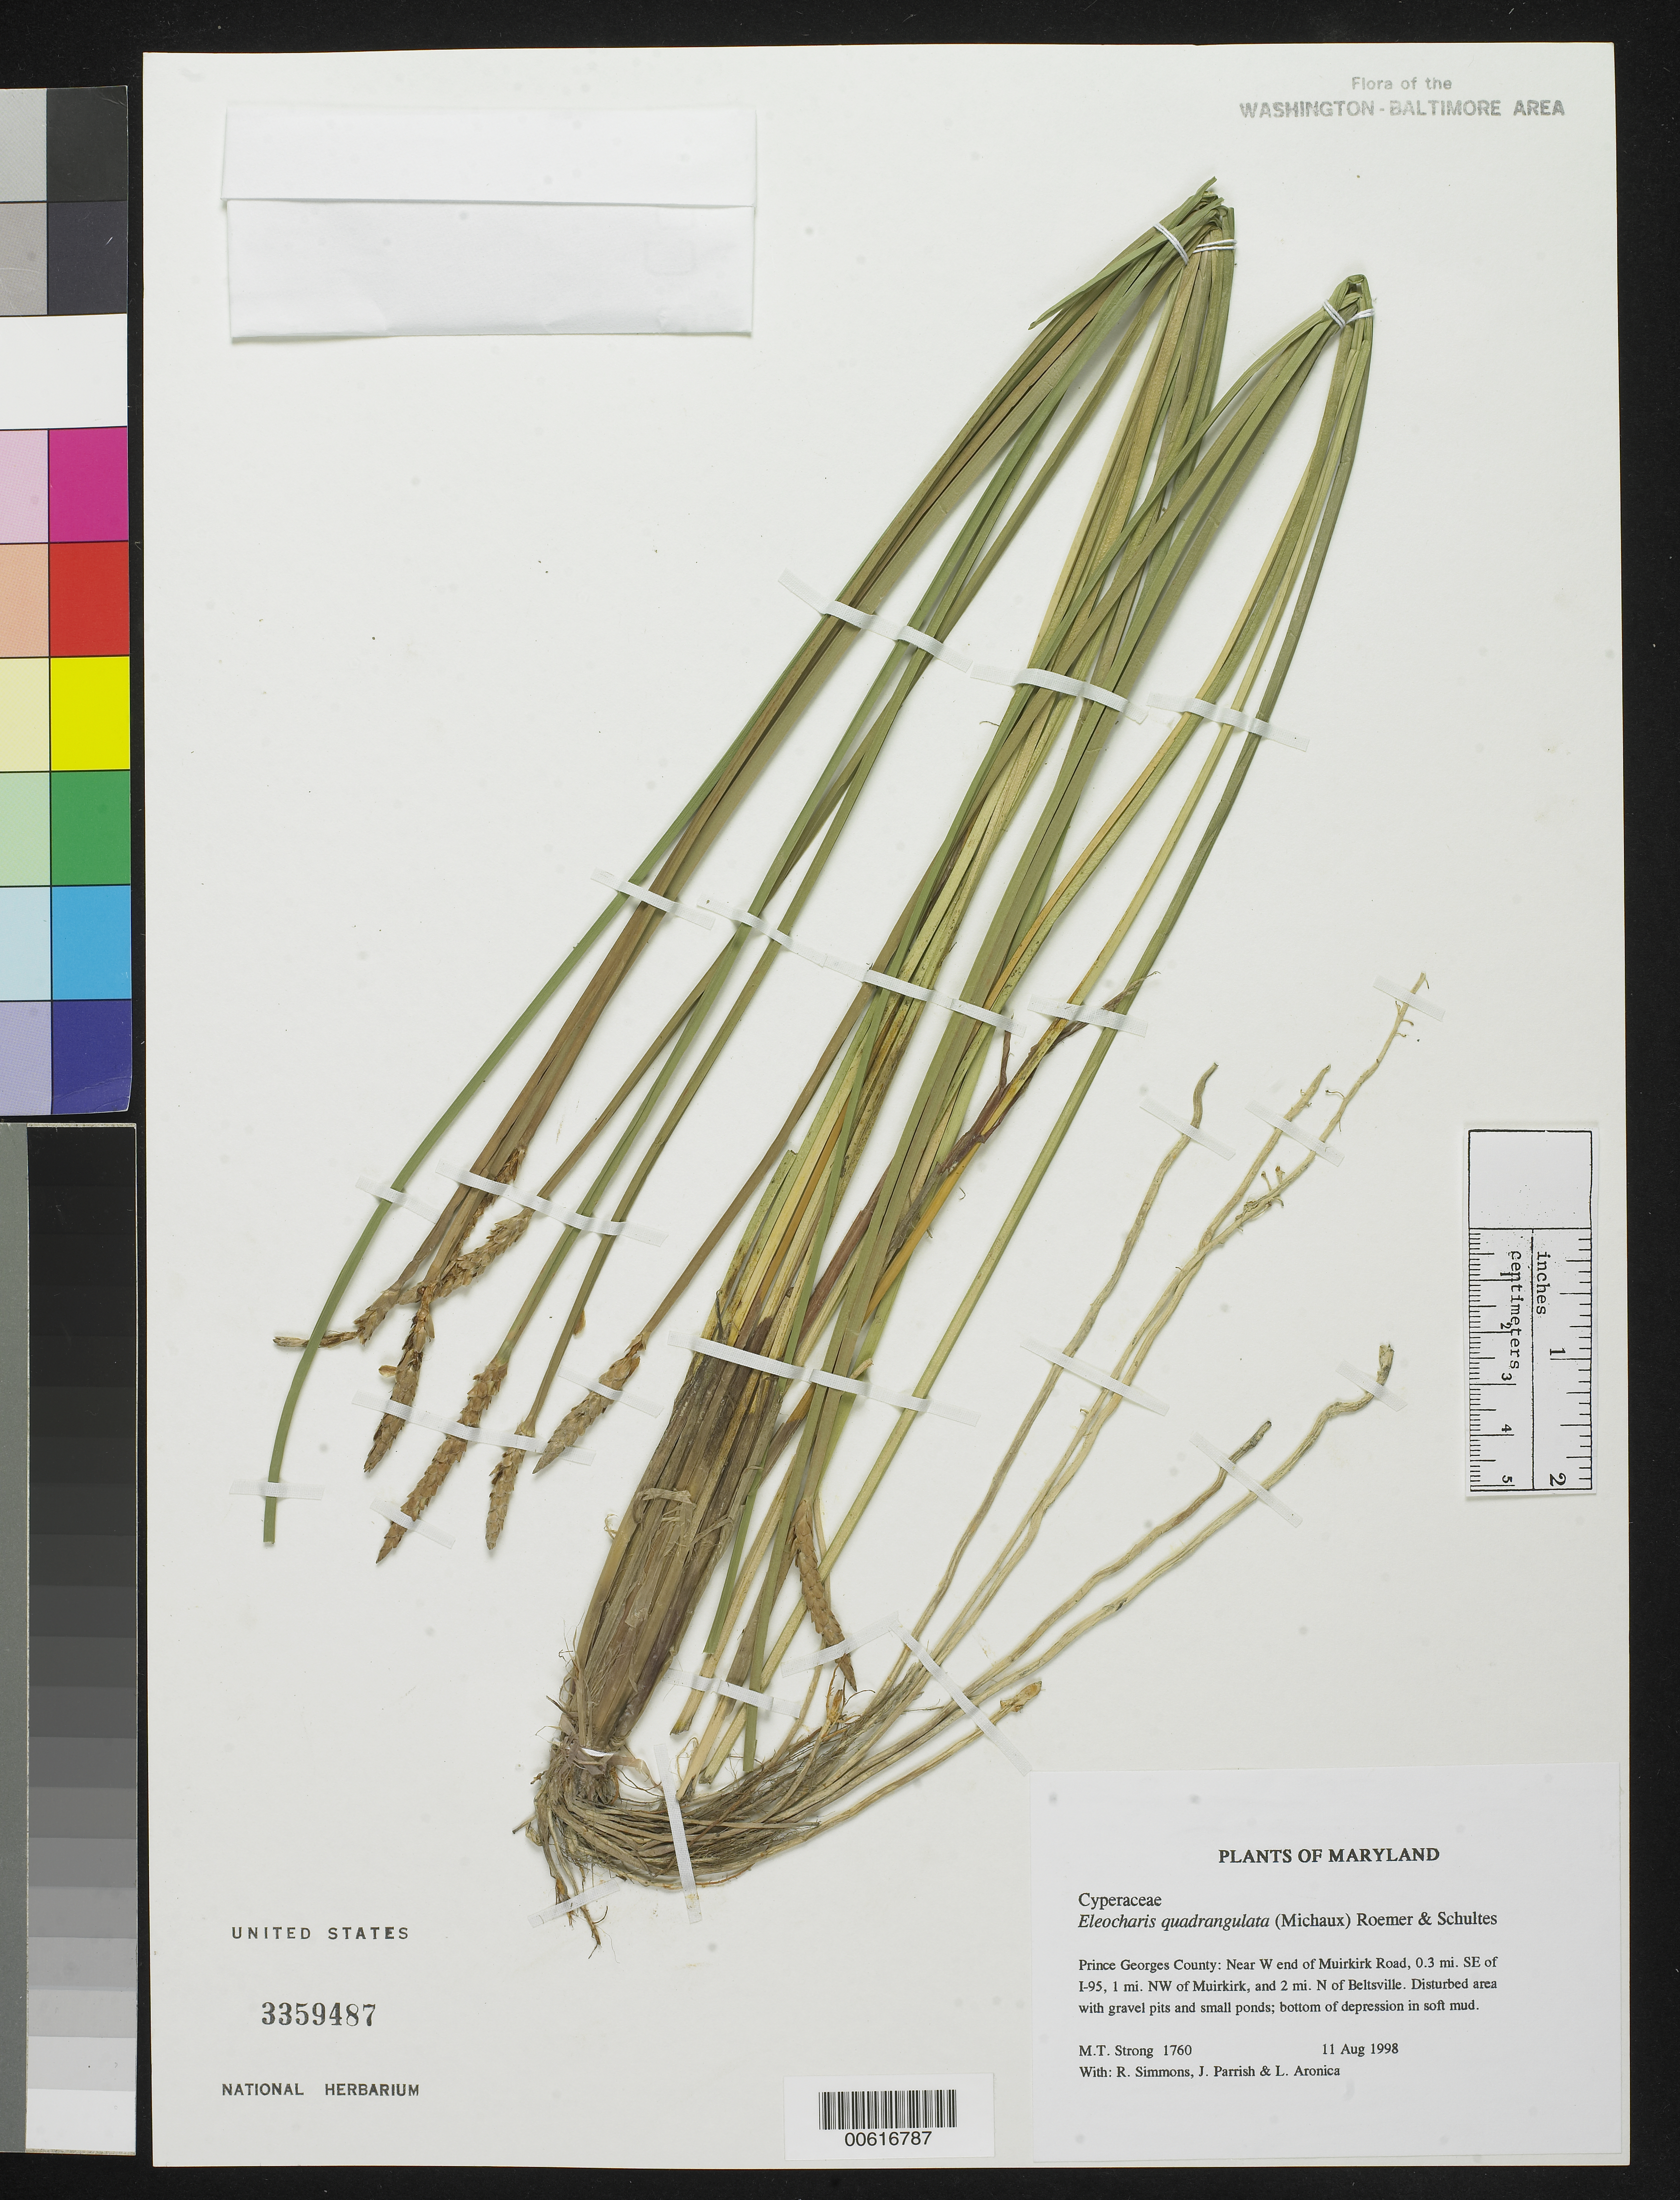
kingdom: Plantae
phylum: Tracheophyta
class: Liliopsida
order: Poales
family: Cyperaceae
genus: Eleocharis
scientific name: Eleocharis quadrangulata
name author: (Michx.) Roem. & Schult.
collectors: M. T. Strong, R. Simmons, J. Parrish & L. Aronica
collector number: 1760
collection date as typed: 11 Aug 1998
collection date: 1998-08-11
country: United States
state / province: Maryland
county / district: Prince George's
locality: Near W end of Muirkirk Road, 0.3 mi. SE of I-95, 1 mi. NW of Muirkirk, and 2 mi. N of Beltsville.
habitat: Disturbed area with gravel pits and small ponds; bottom of depression in soft mud.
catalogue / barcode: US 3359487